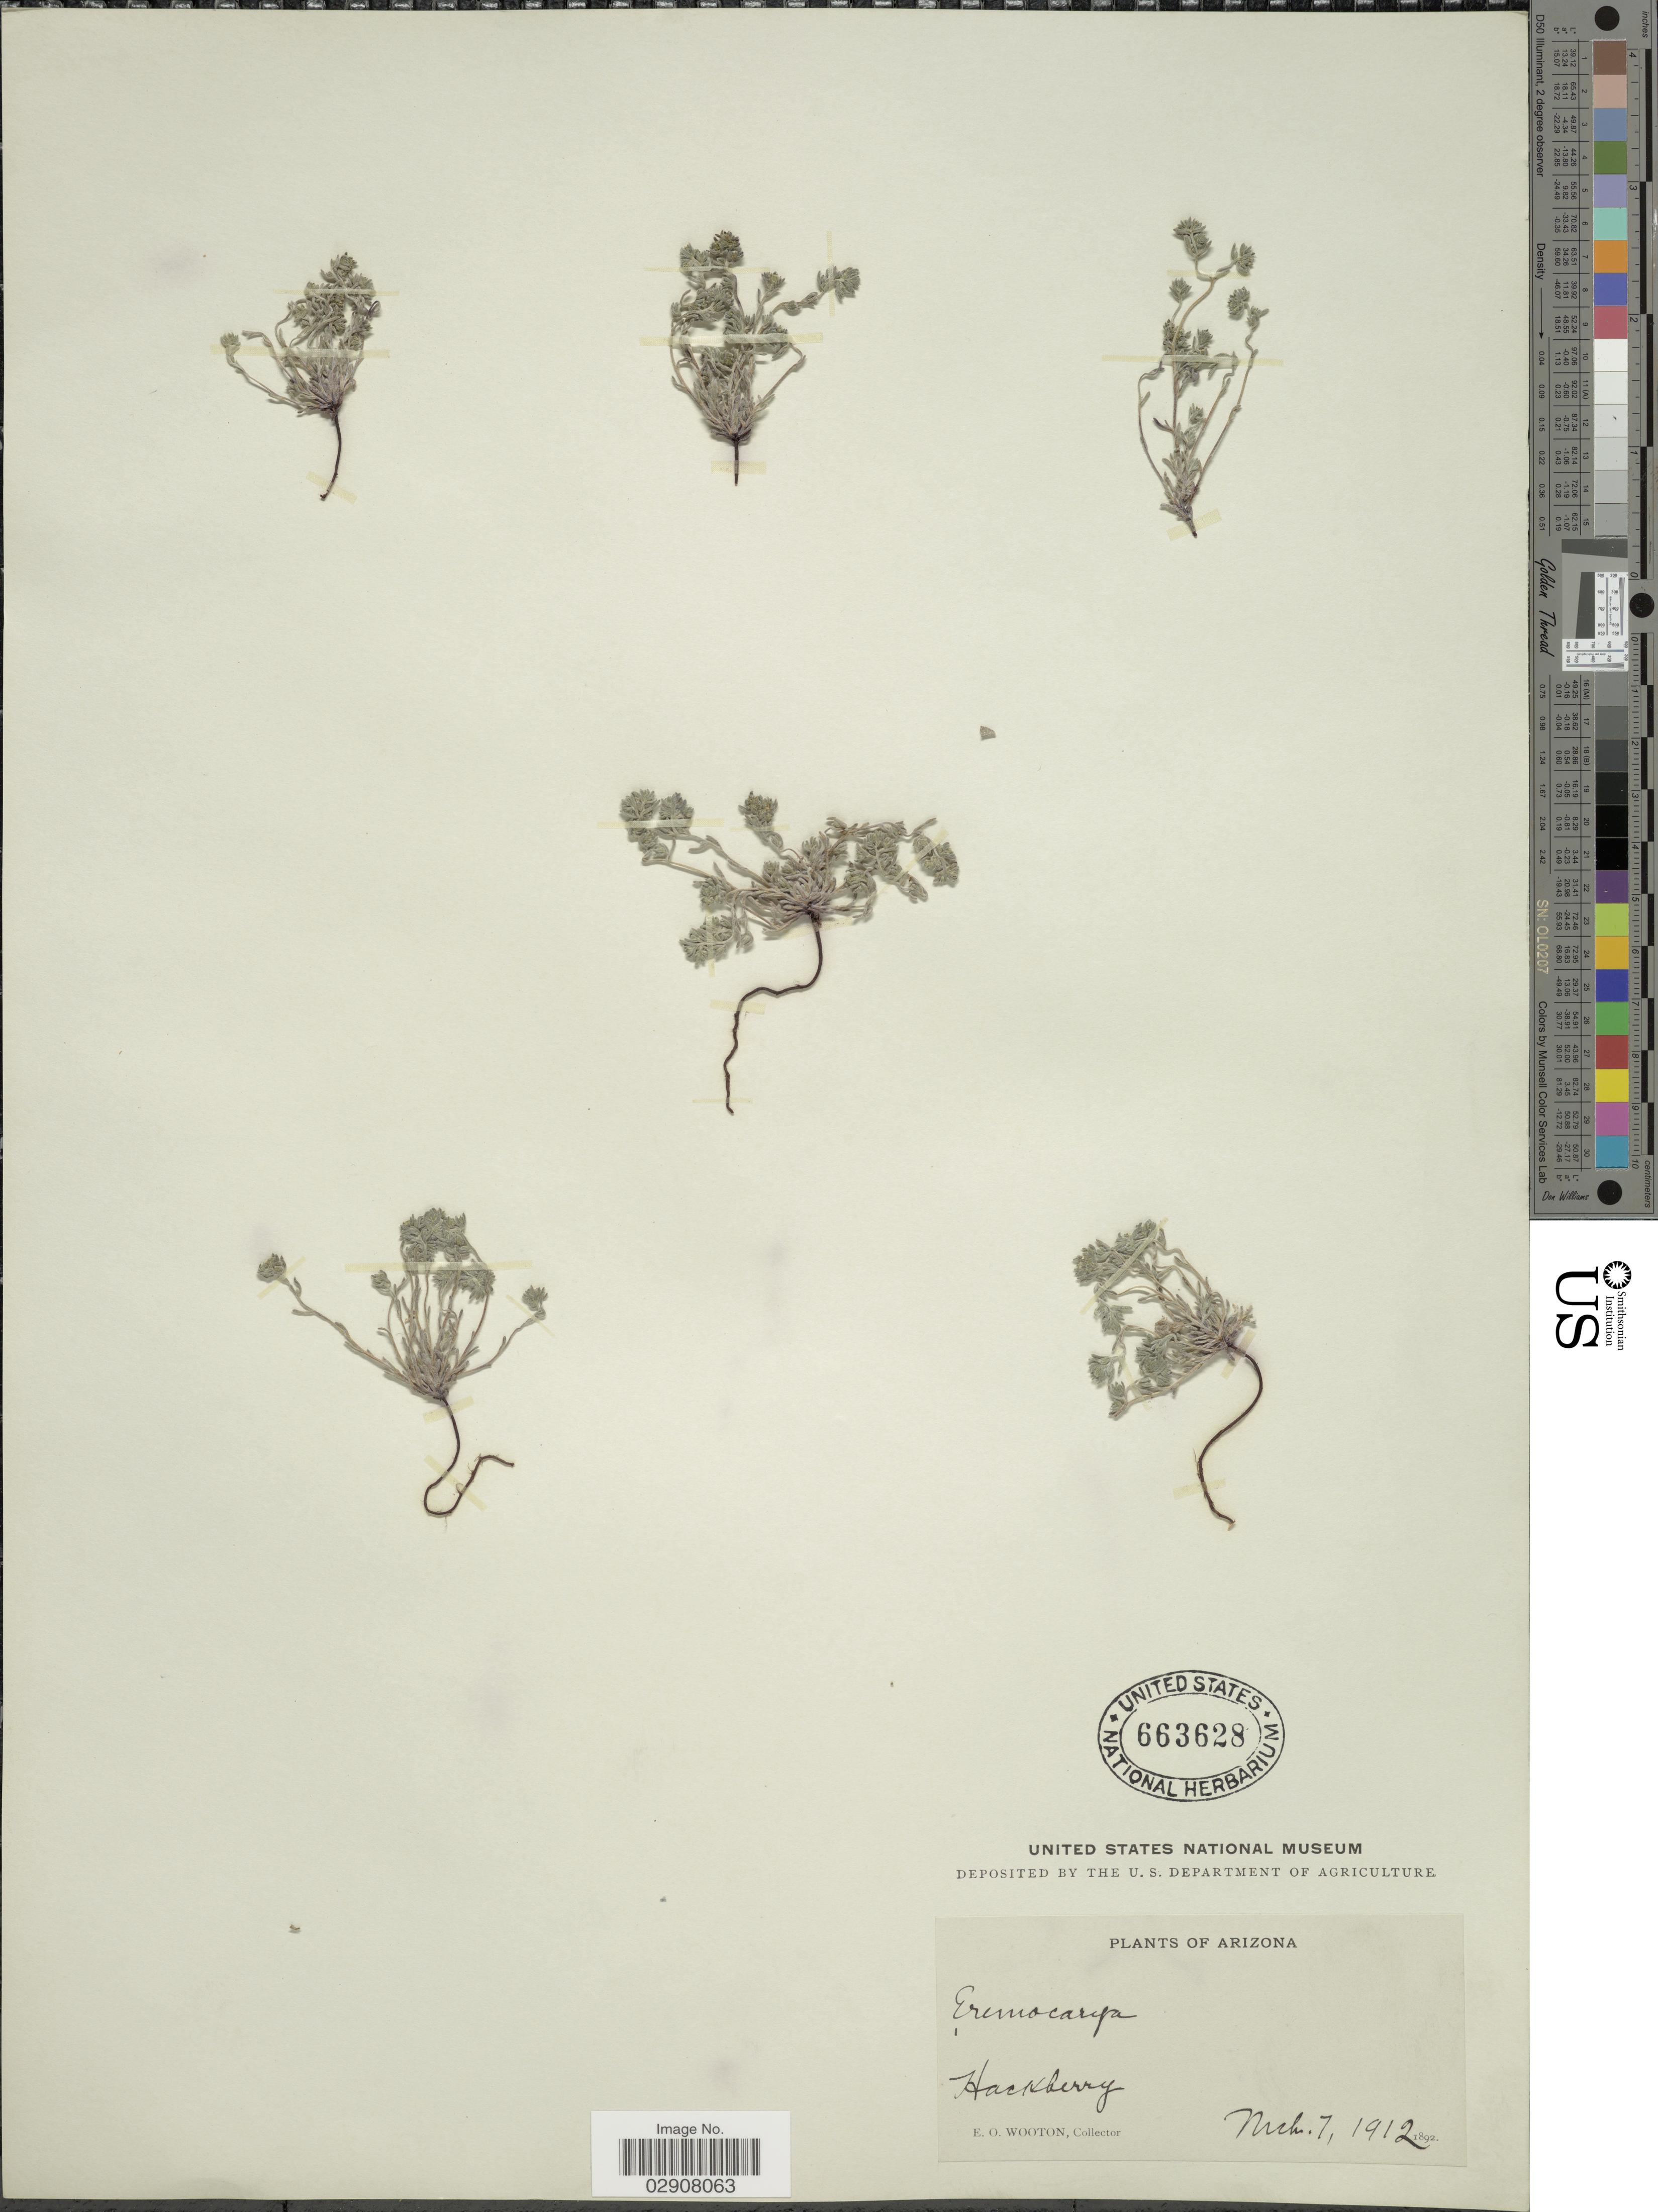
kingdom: Plantae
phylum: Tracheophyta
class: Magnoliopsida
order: Boraginales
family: Boraginaceae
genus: Cryptantha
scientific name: Cryptantha micrantha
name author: (Torr.) I.M. Johnst.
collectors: E. O. Wooton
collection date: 1912-03-07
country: United States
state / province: Arizona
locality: Hackberry.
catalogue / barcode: US 663628